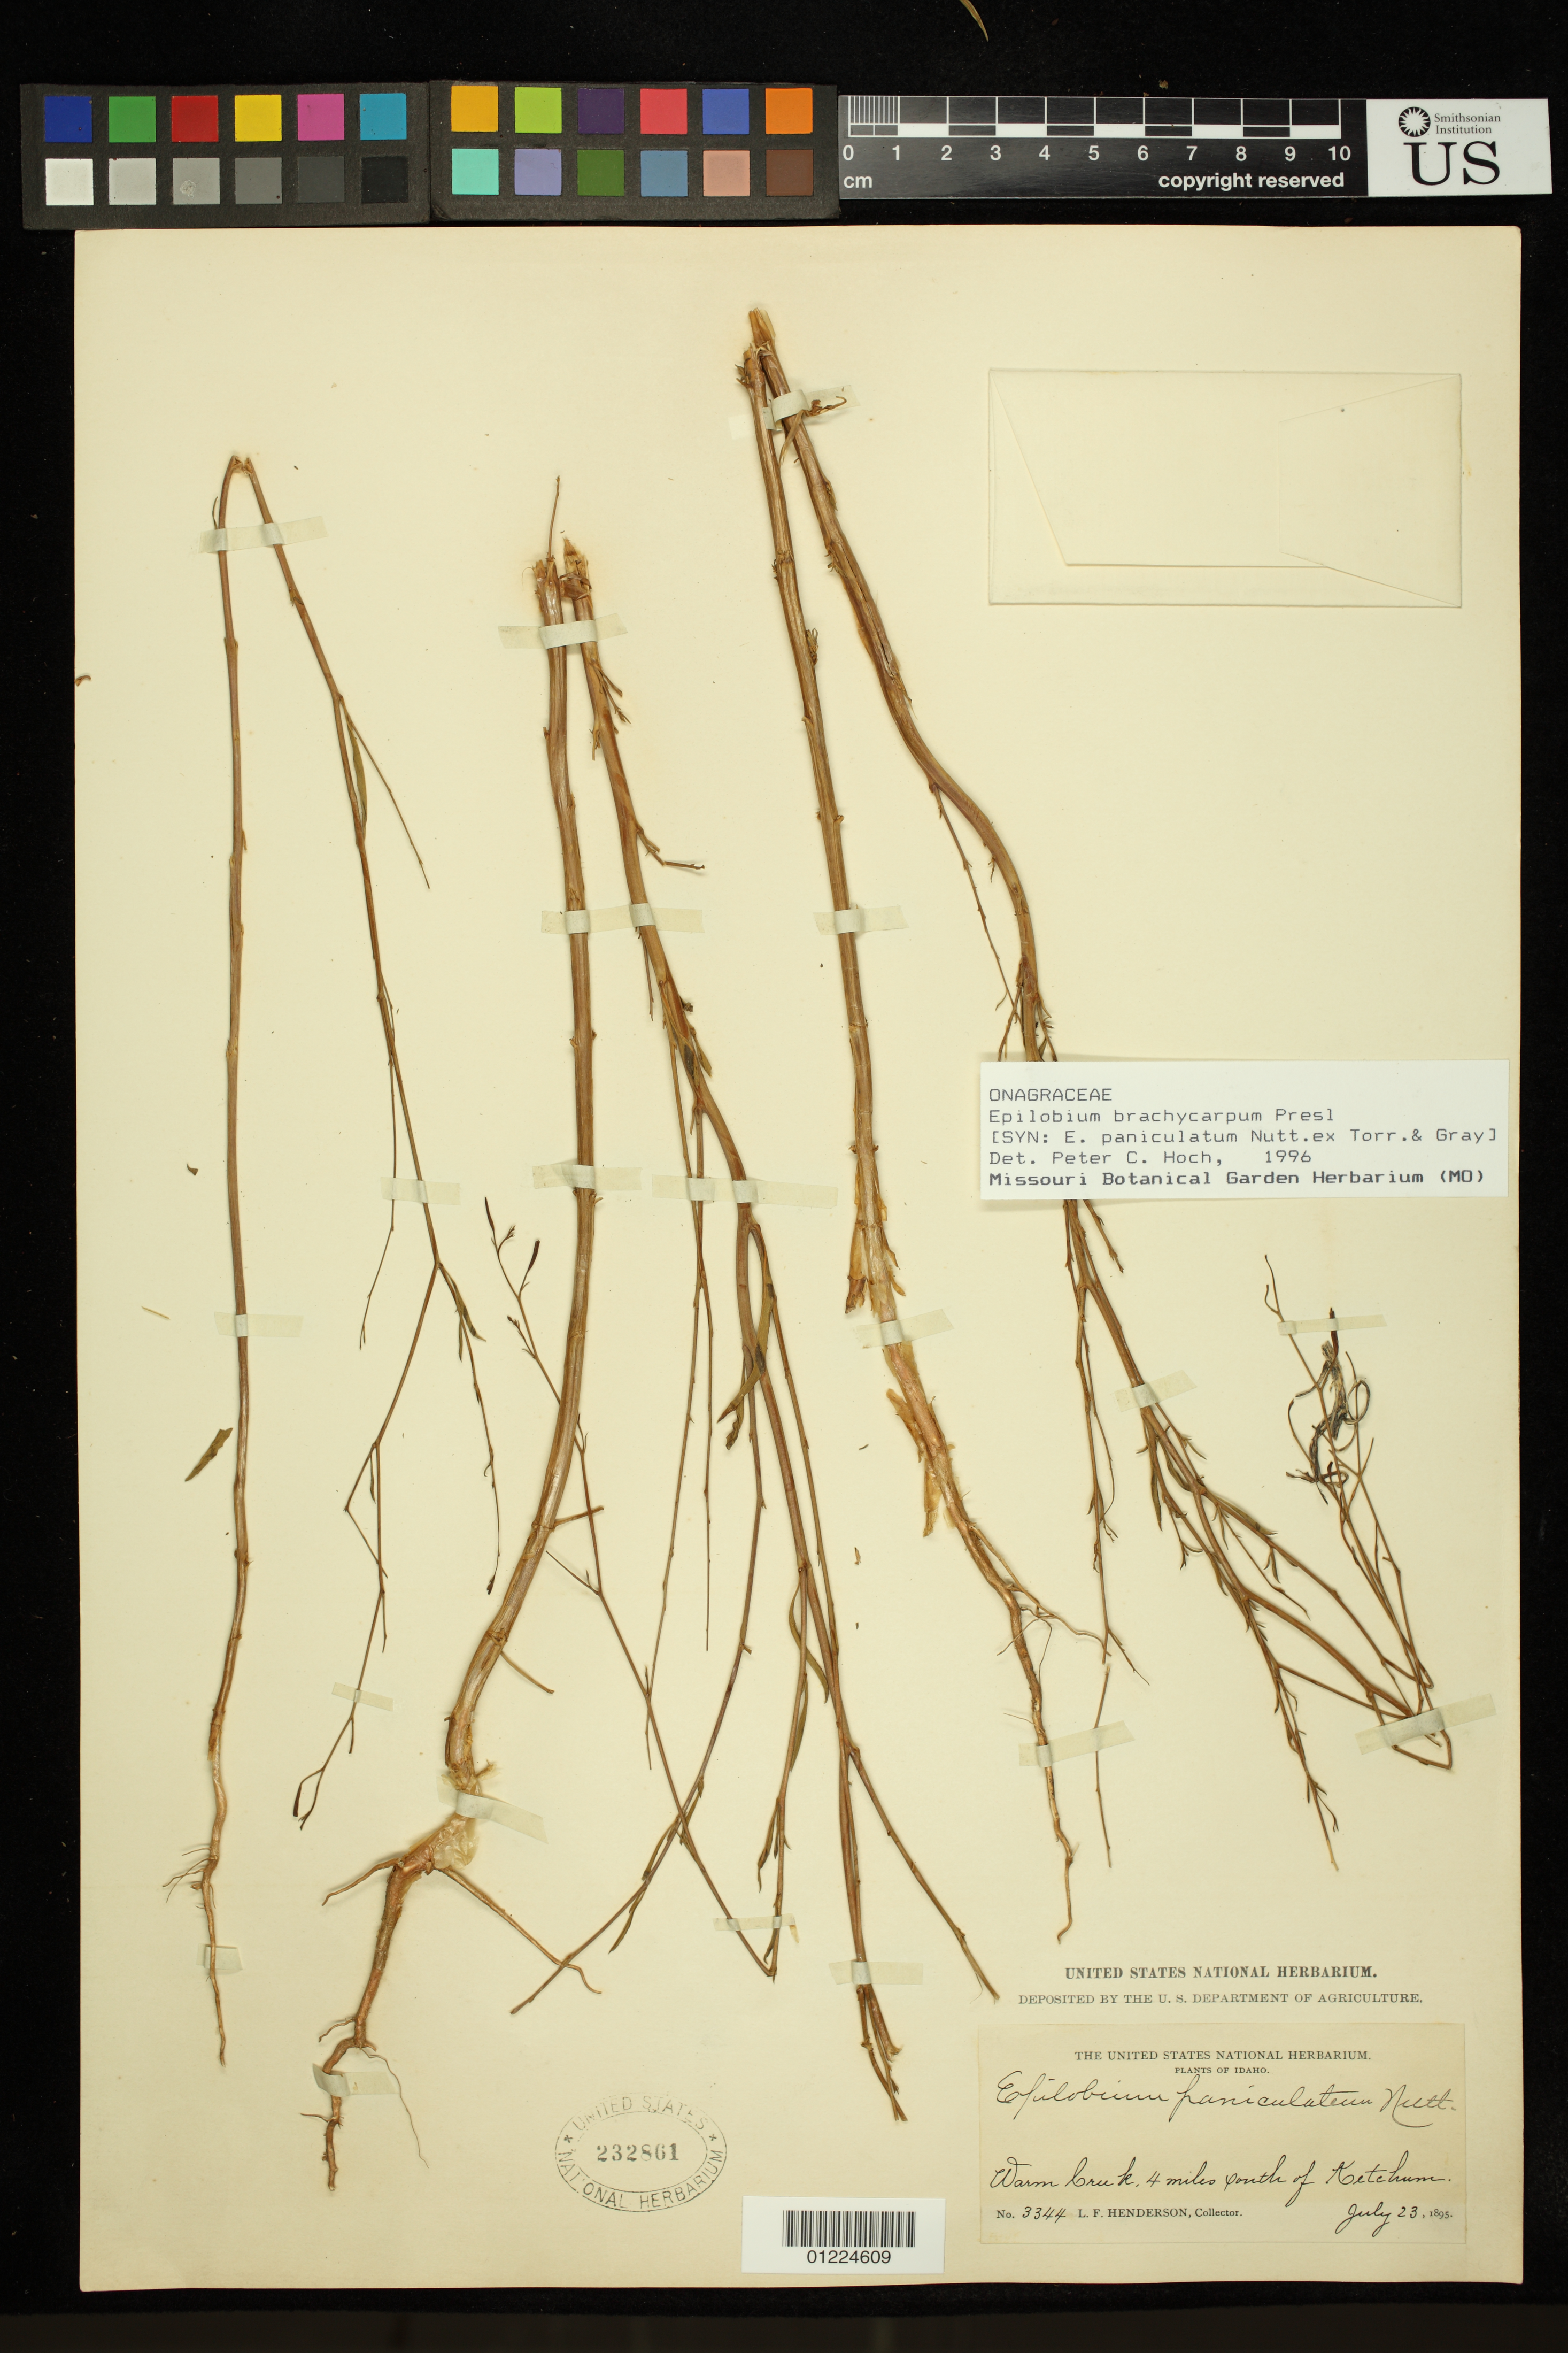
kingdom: Plantae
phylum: Tracheophyta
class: Magnoliopsida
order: Myrtales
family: Onagraceae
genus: Epilobium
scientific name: Epilobium brachycarpum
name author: C. Presl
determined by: Hoch, P. C.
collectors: L. F. Henderson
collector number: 3344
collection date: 1895-07-23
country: United States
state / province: Idaho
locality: Warm Creek, 4 miles south of Ketchum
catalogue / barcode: US 232861